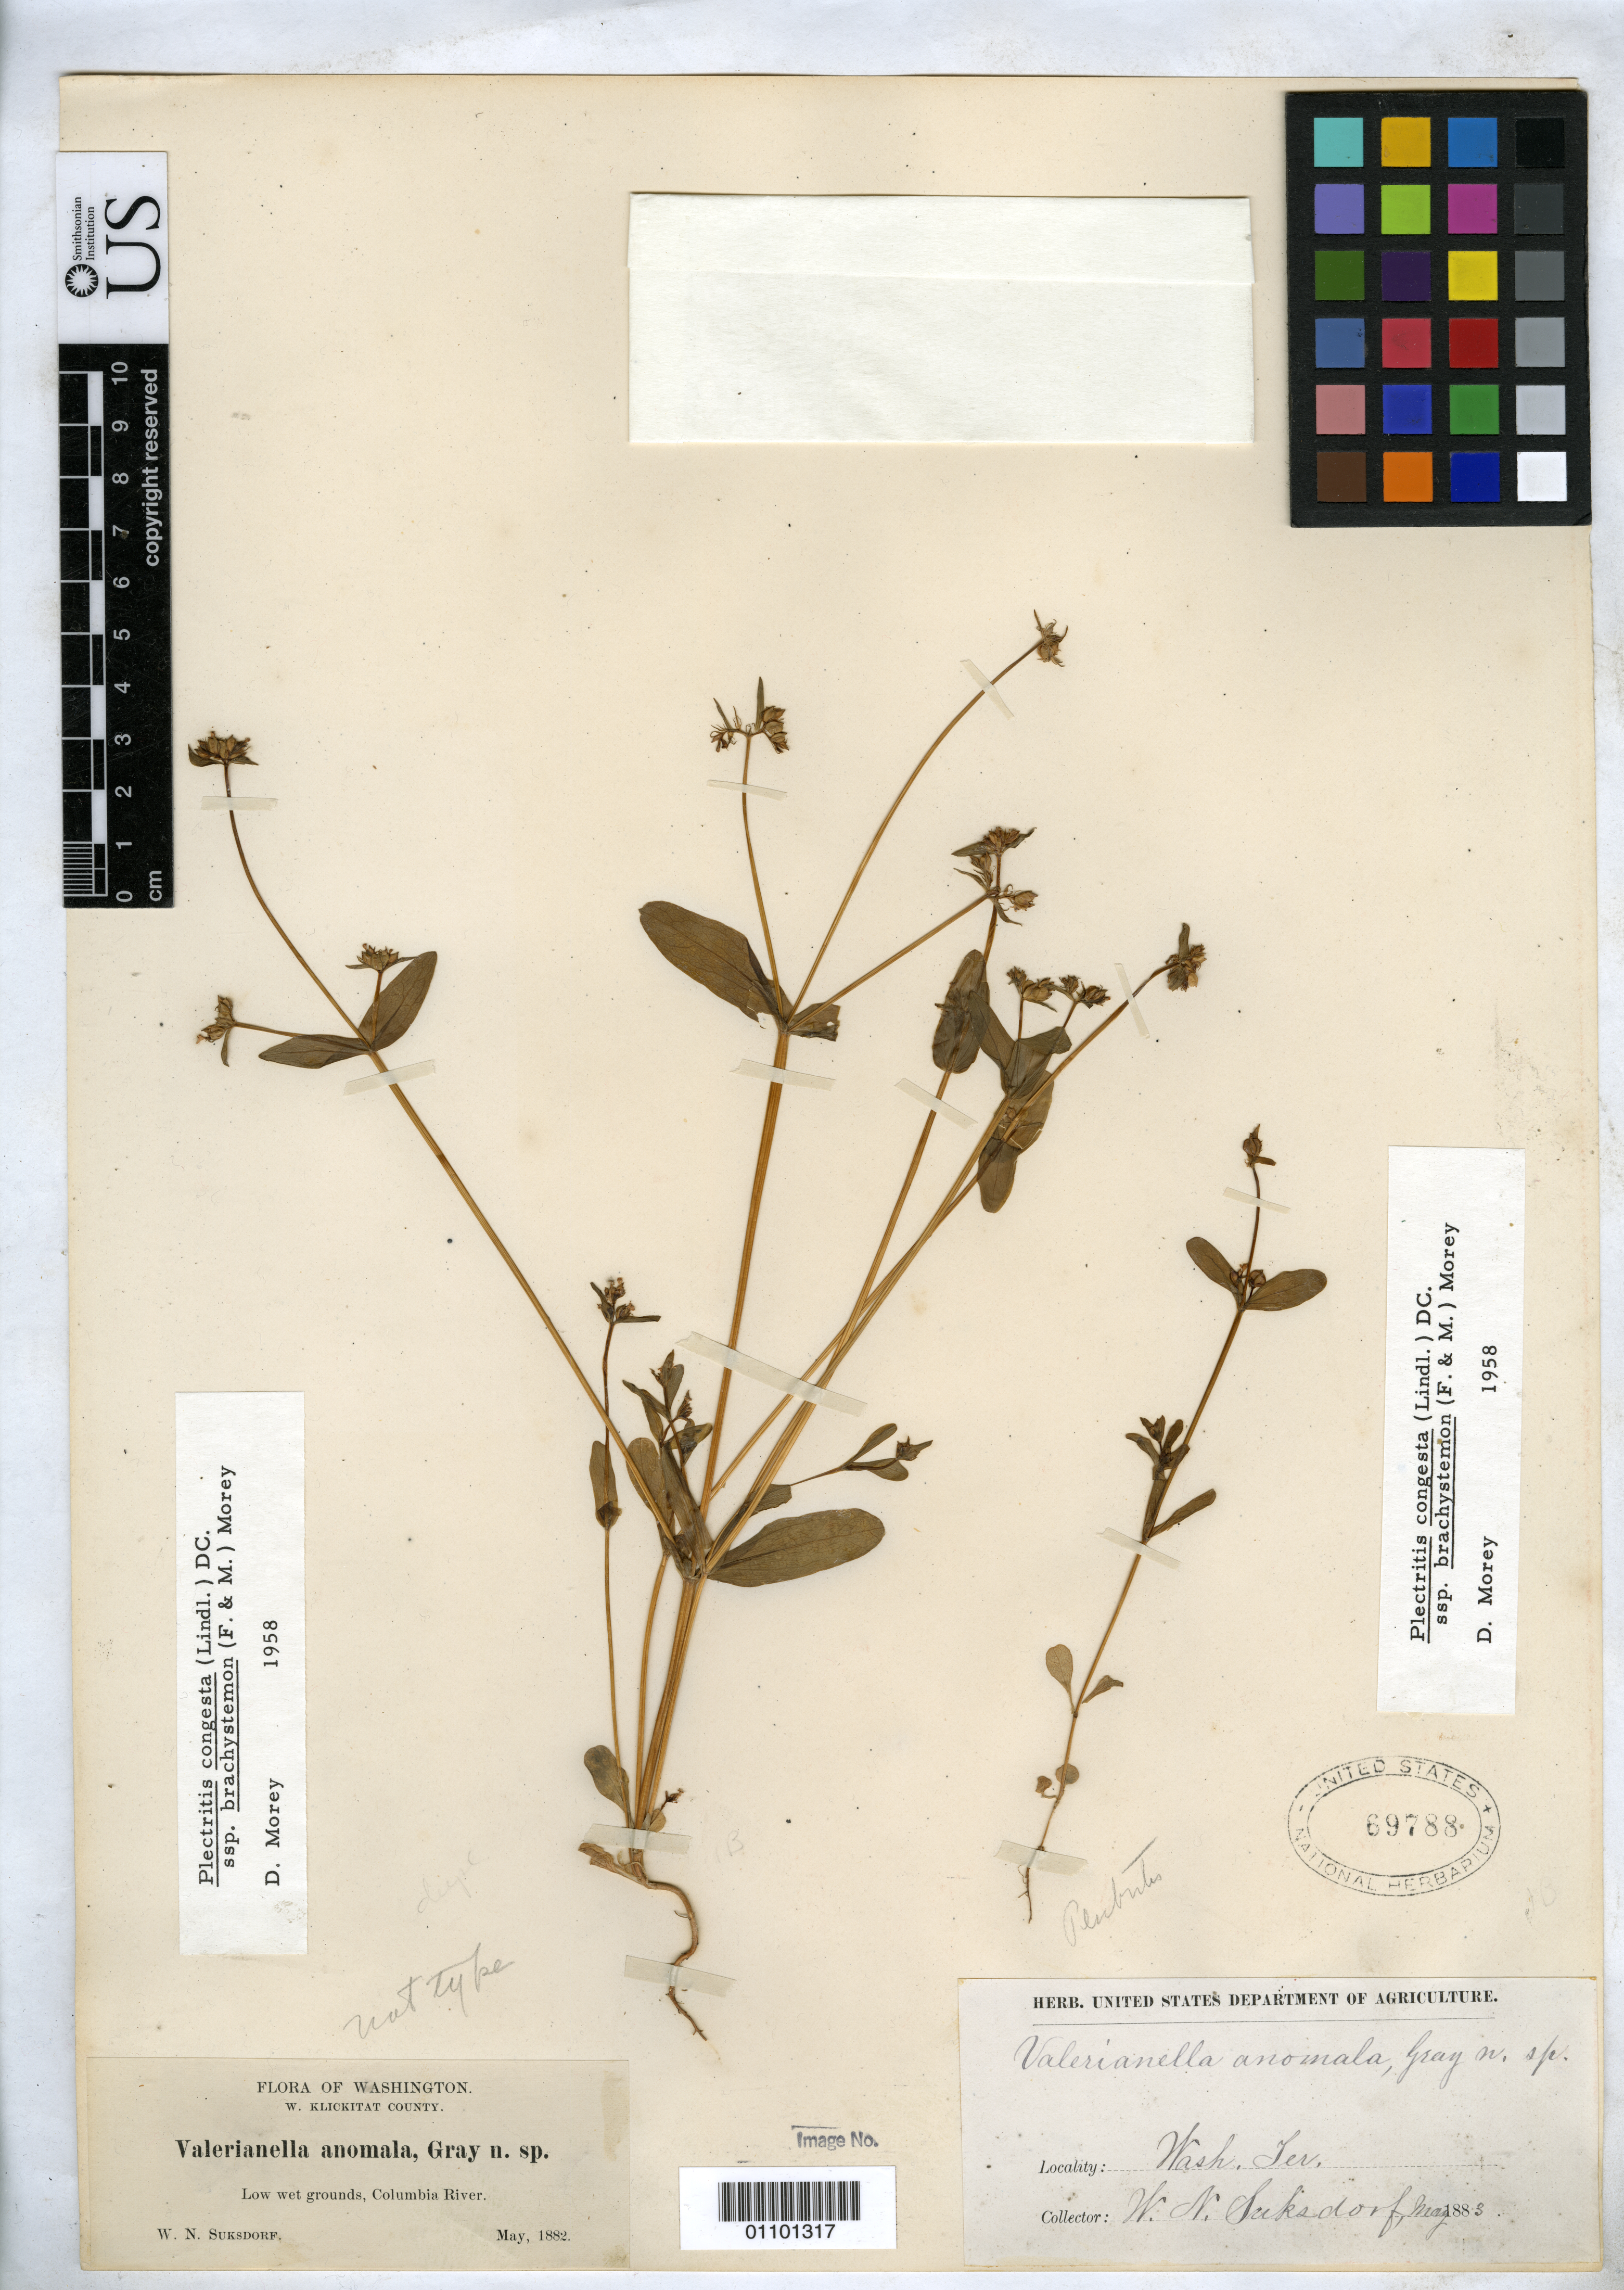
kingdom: Plantae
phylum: Tracheophyta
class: Magnoliopsida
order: Dipsacales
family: Caprifoliaceae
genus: Valerianella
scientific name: Valerianella anomala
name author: A. Gray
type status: Syntype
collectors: W. N. Suksdorf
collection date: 1892-05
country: United States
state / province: Washington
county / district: Klickitat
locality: W. Klickikat Co. Low wet grounds, Columbia River.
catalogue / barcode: US 69788